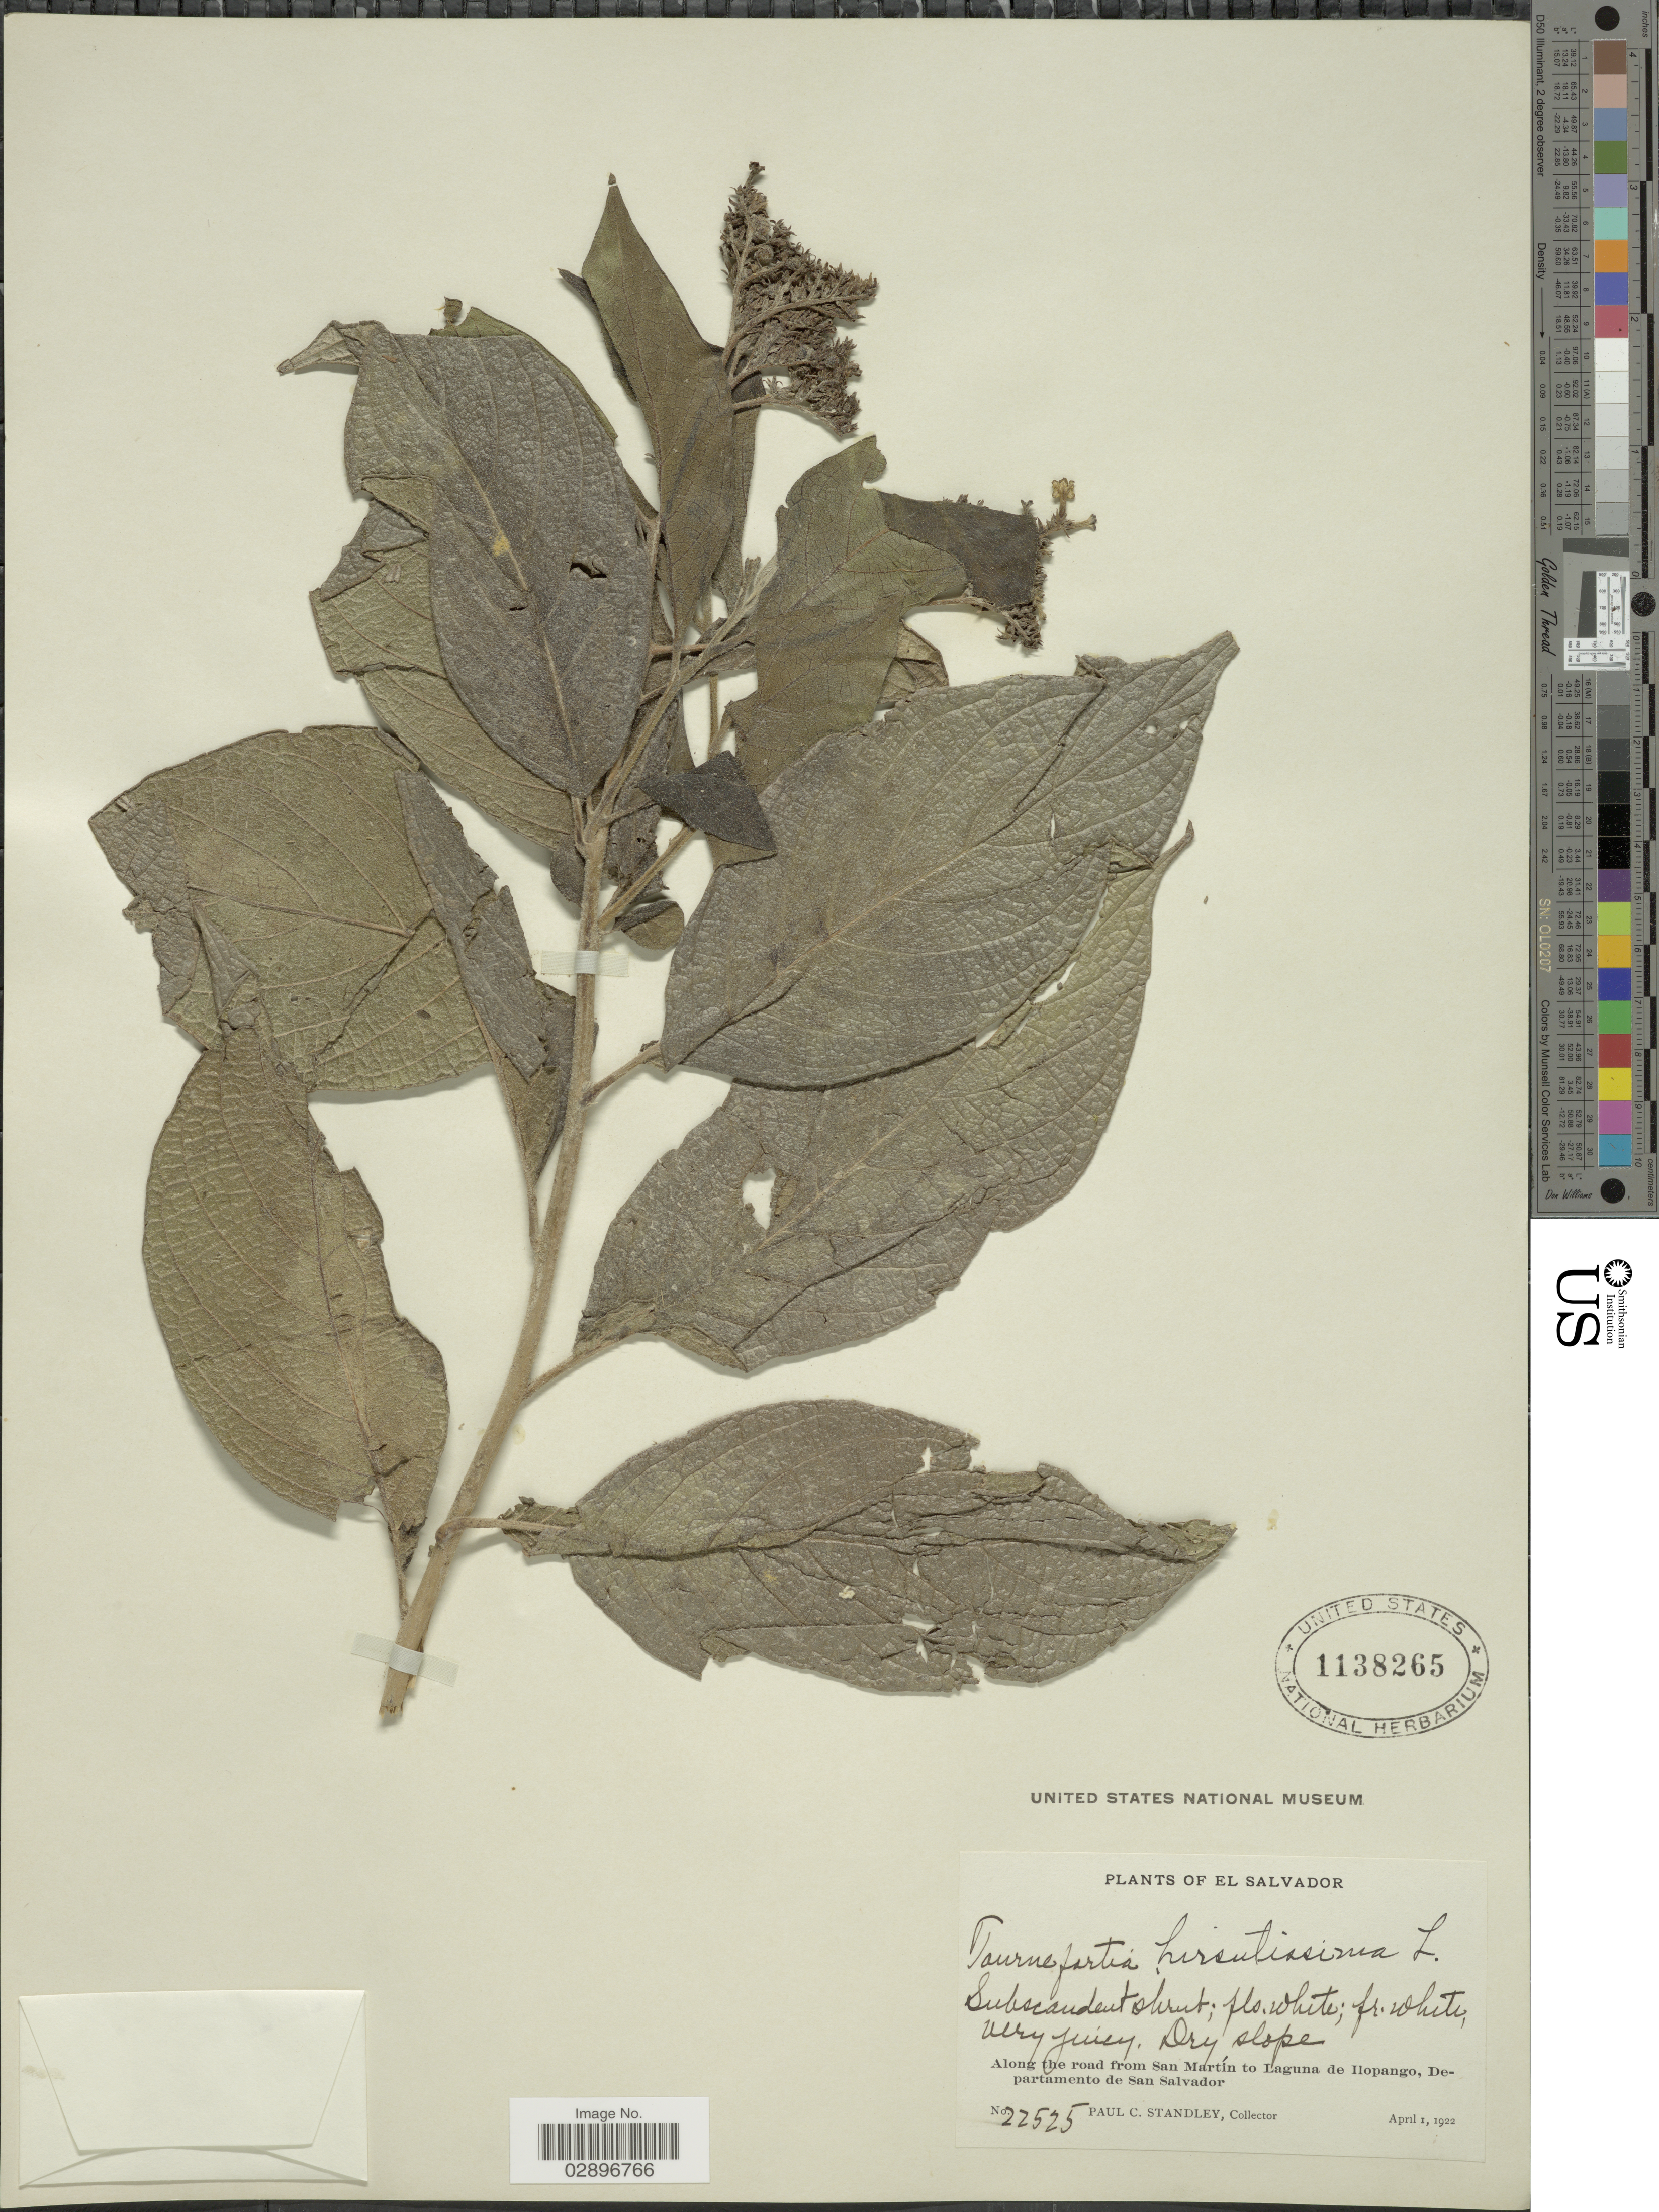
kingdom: Plantae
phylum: Tracheophyta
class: Magnoliopsida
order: Boraginales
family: Heliotropiaceae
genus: Tournefortia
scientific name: Tournefortia hirsutissima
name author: L.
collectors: P. C. Standley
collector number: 22525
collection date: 1922-04-01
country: El Salvador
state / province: San Salvador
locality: Along the road from San Martín to Laguna de Hopango, Departamento de San Salvador.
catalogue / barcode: US 1138265